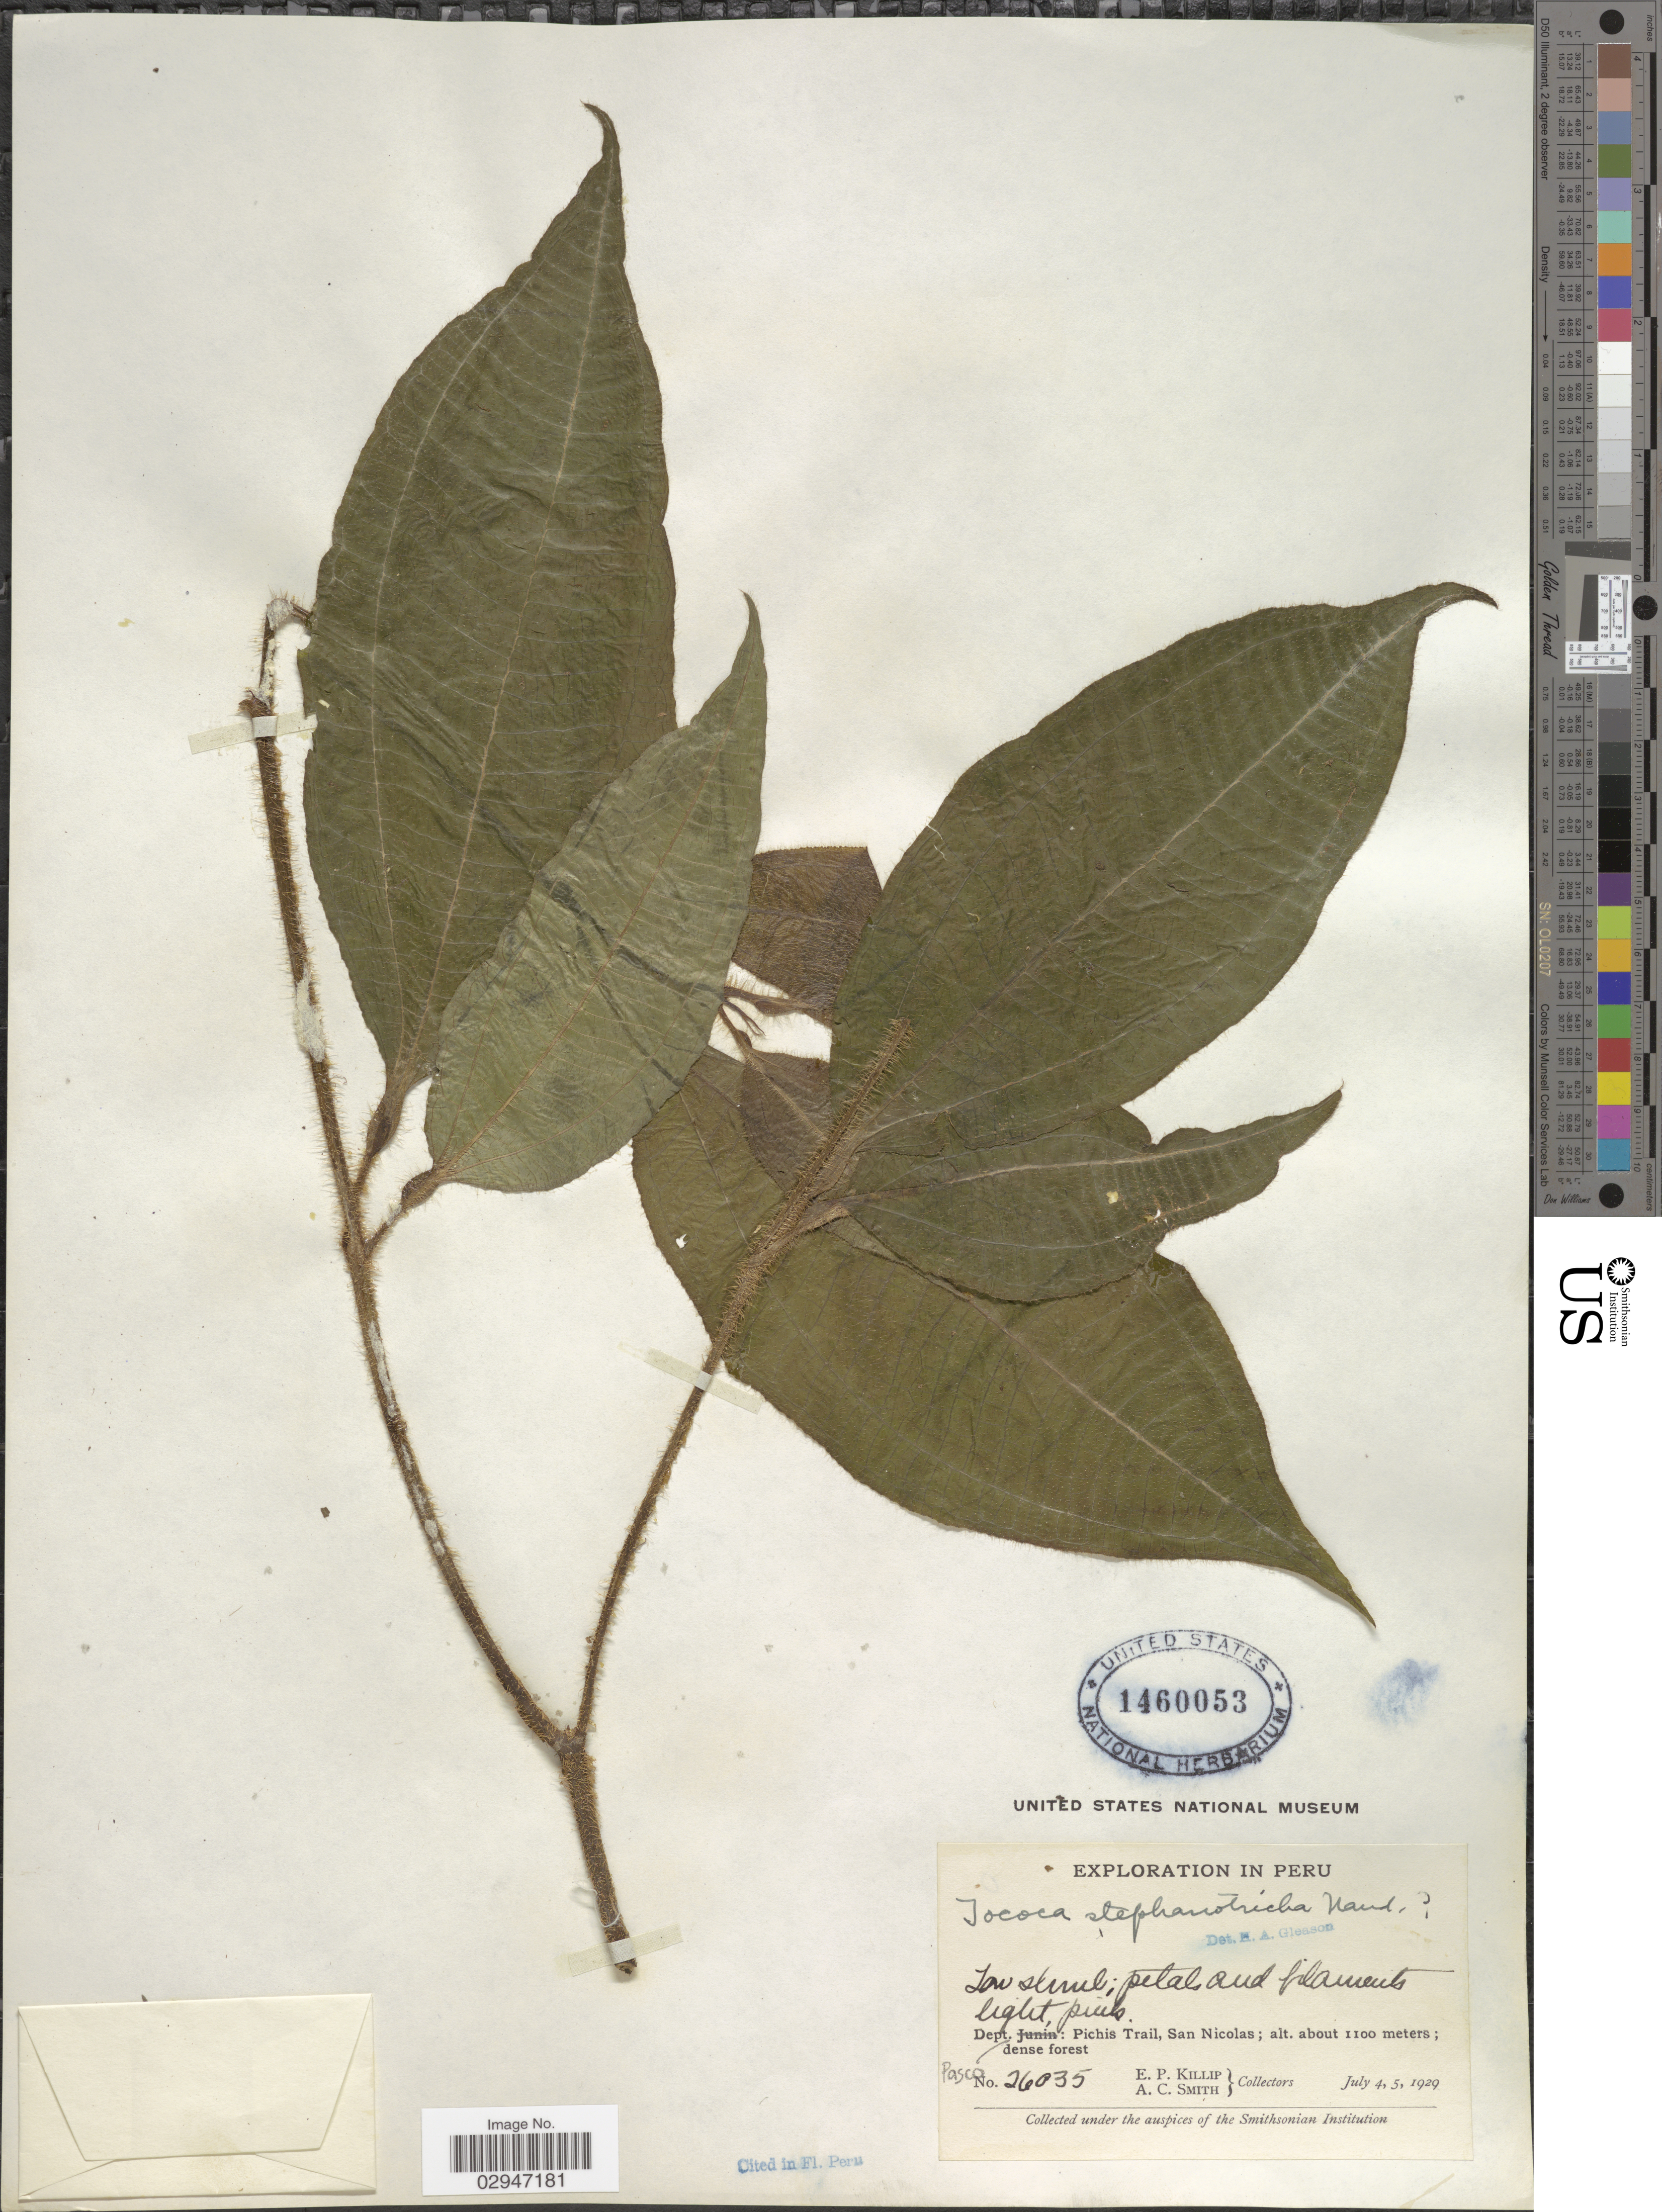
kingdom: Plantae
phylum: Tracheophyta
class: Magnoliopsida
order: Myrtales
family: Melastomataceae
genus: Tococa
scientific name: Tococa stephanotricha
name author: Naudin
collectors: E. P. Killip & A. C. Smith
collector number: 26035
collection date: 1929-07-04/1929-07-05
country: Peru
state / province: Pasco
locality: Dept. Pasco: Pichis Trail, San Nicolas.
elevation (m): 1100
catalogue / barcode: US 1460053